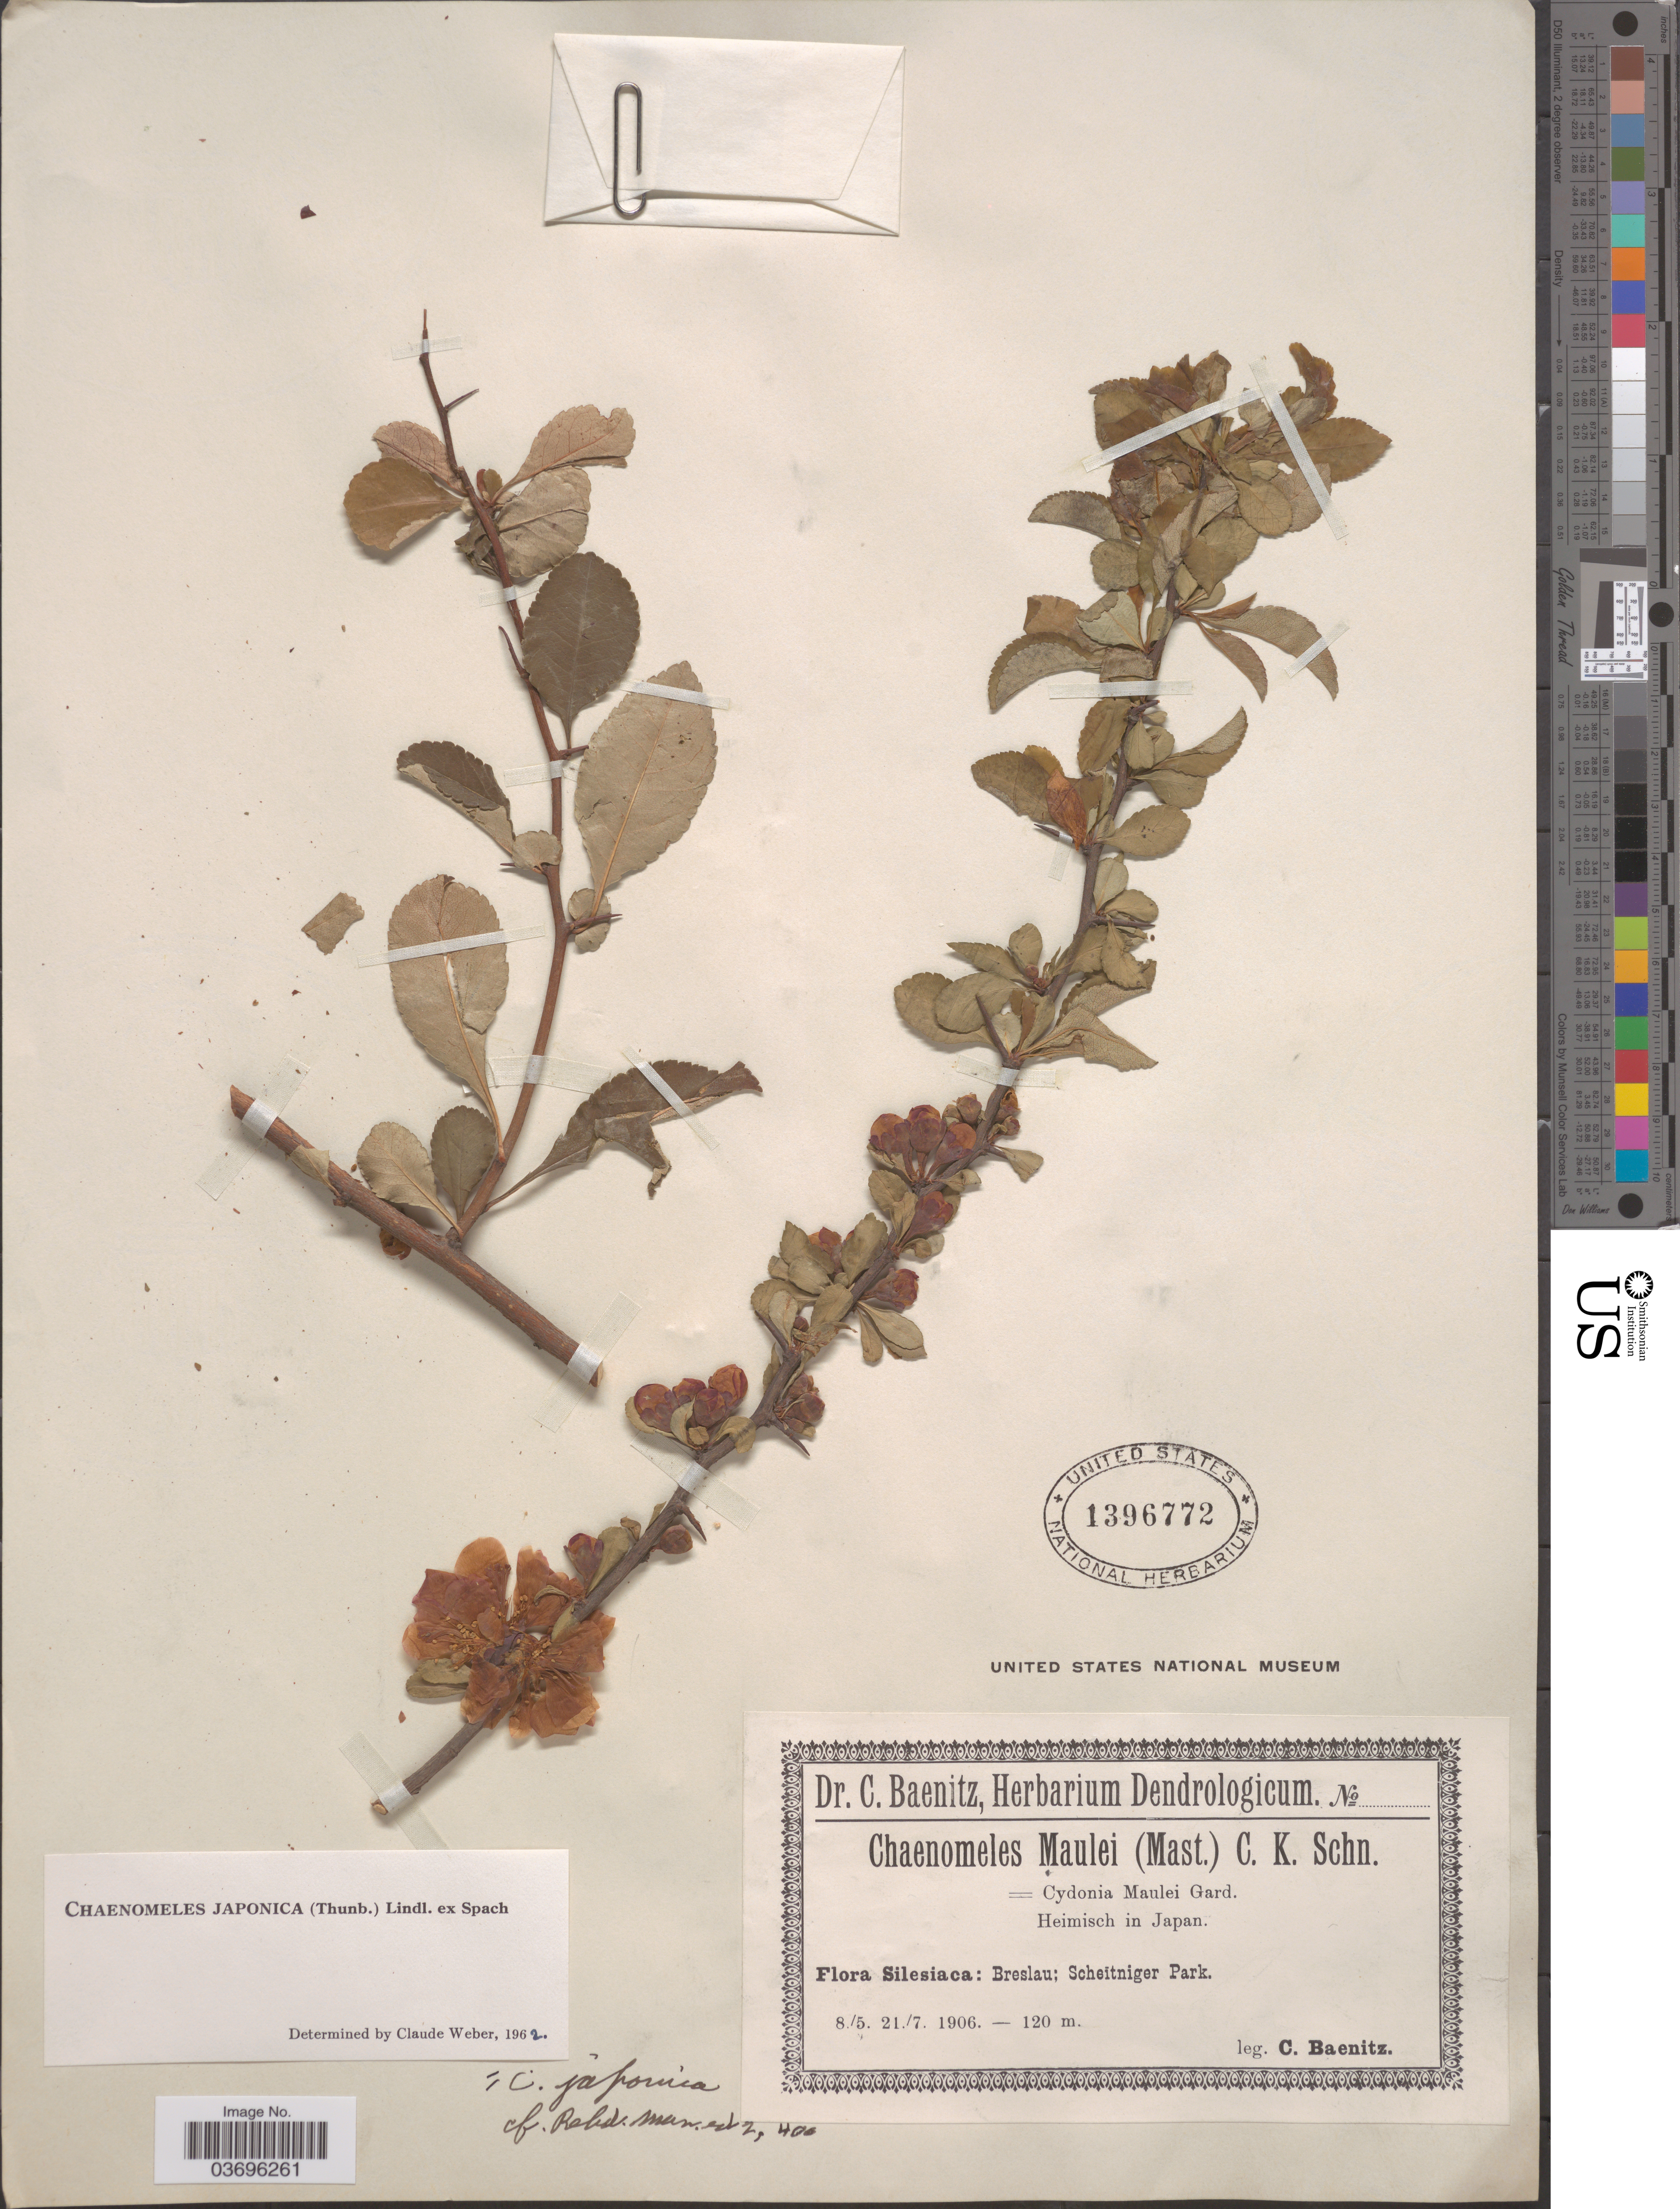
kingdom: Plantae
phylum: Tracheophyta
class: Magnoliopsida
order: Rosales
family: Rosaceae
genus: Chaenomeles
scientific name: Chaenomeles japonica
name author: (Thunb.) Lindl. ex Spach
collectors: C. G. Baenitz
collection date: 1906-05-08/1906-07-21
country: Poland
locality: Silesiaca: Breslau; Scheitniger Park.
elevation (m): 120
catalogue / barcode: US 1396772